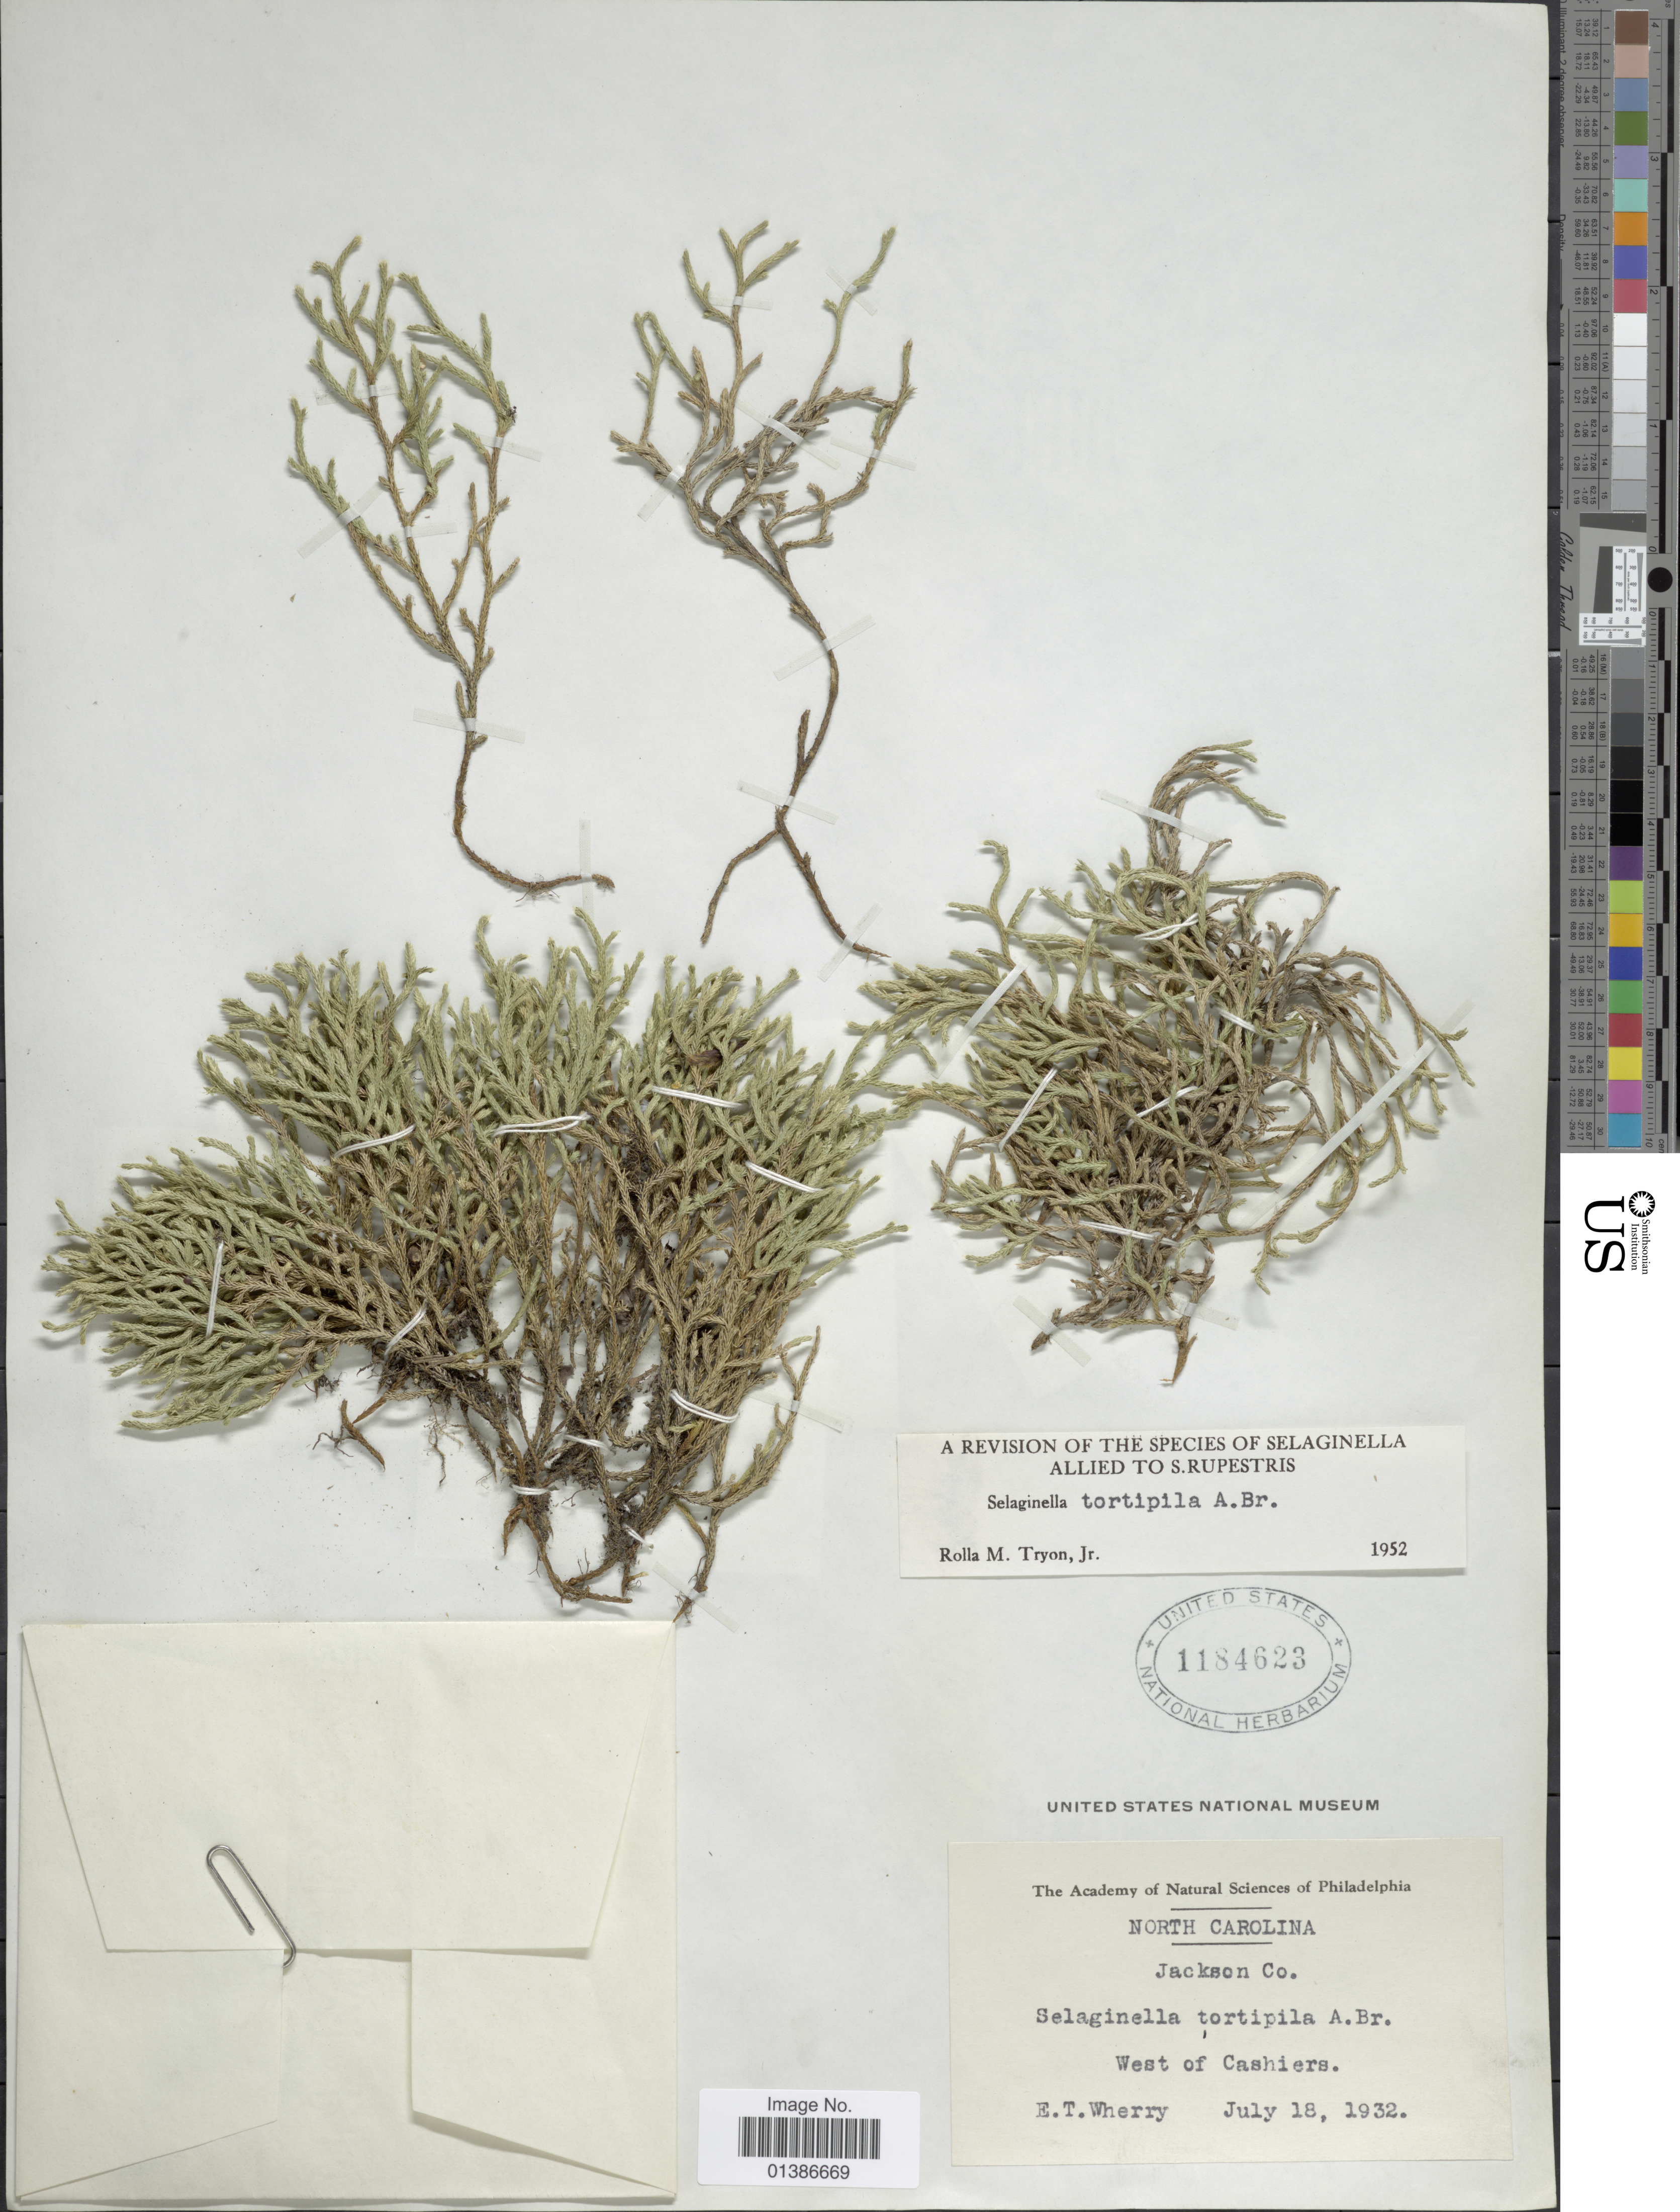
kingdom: Plantae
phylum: Tracheophyta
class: Lycopodiopsida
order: Selaginellales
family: Selaginellaceae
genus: Selaginella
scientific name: Selaginella tortipila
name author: A. Braun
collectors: E. T. Wherry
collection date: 1932-07-18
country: United States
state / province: North Carolina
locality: Jackson Co. West of Cashiers.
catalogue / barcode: US 1184623